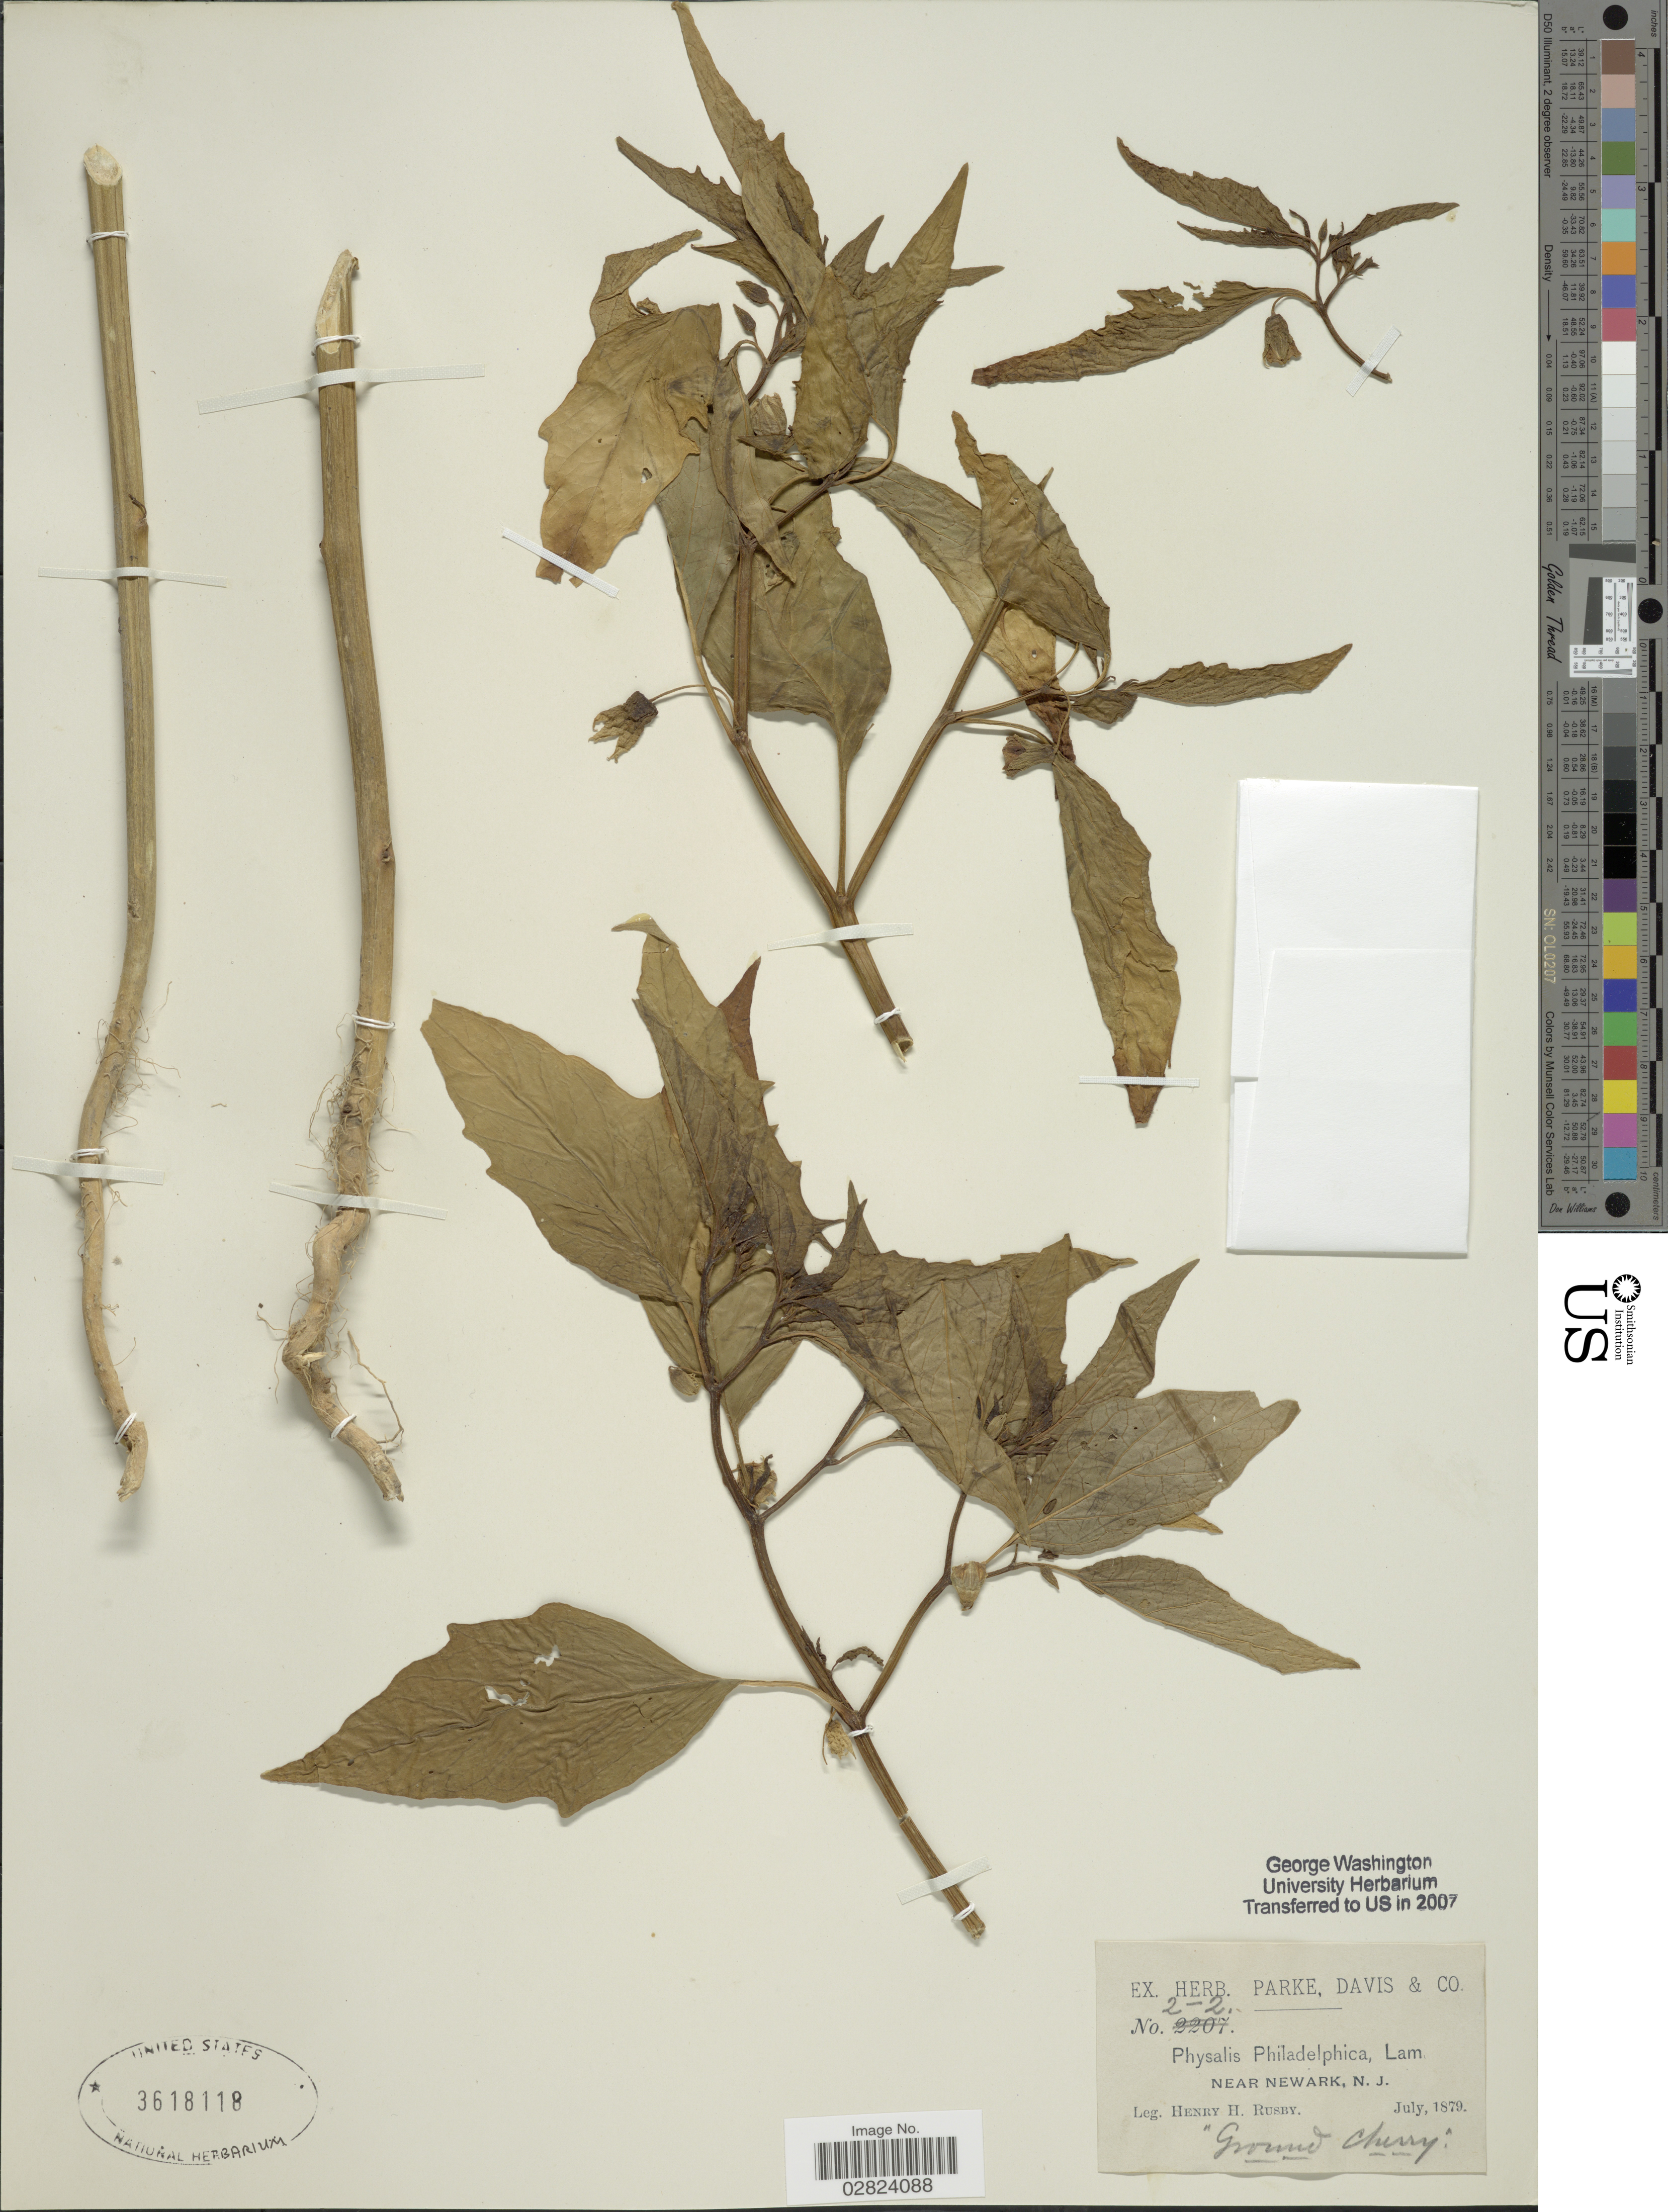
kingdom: Plantae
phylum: Tracheophyta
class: Magnoliopsida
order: Solanales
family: Solanaceae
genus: Physalis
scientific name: Physalis philadelphica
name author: Lam.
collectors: H. H. Rusby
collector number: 2-2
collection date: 1879-07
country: United States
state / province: New Jersey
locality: Near Newark.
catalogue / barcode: US 3618118